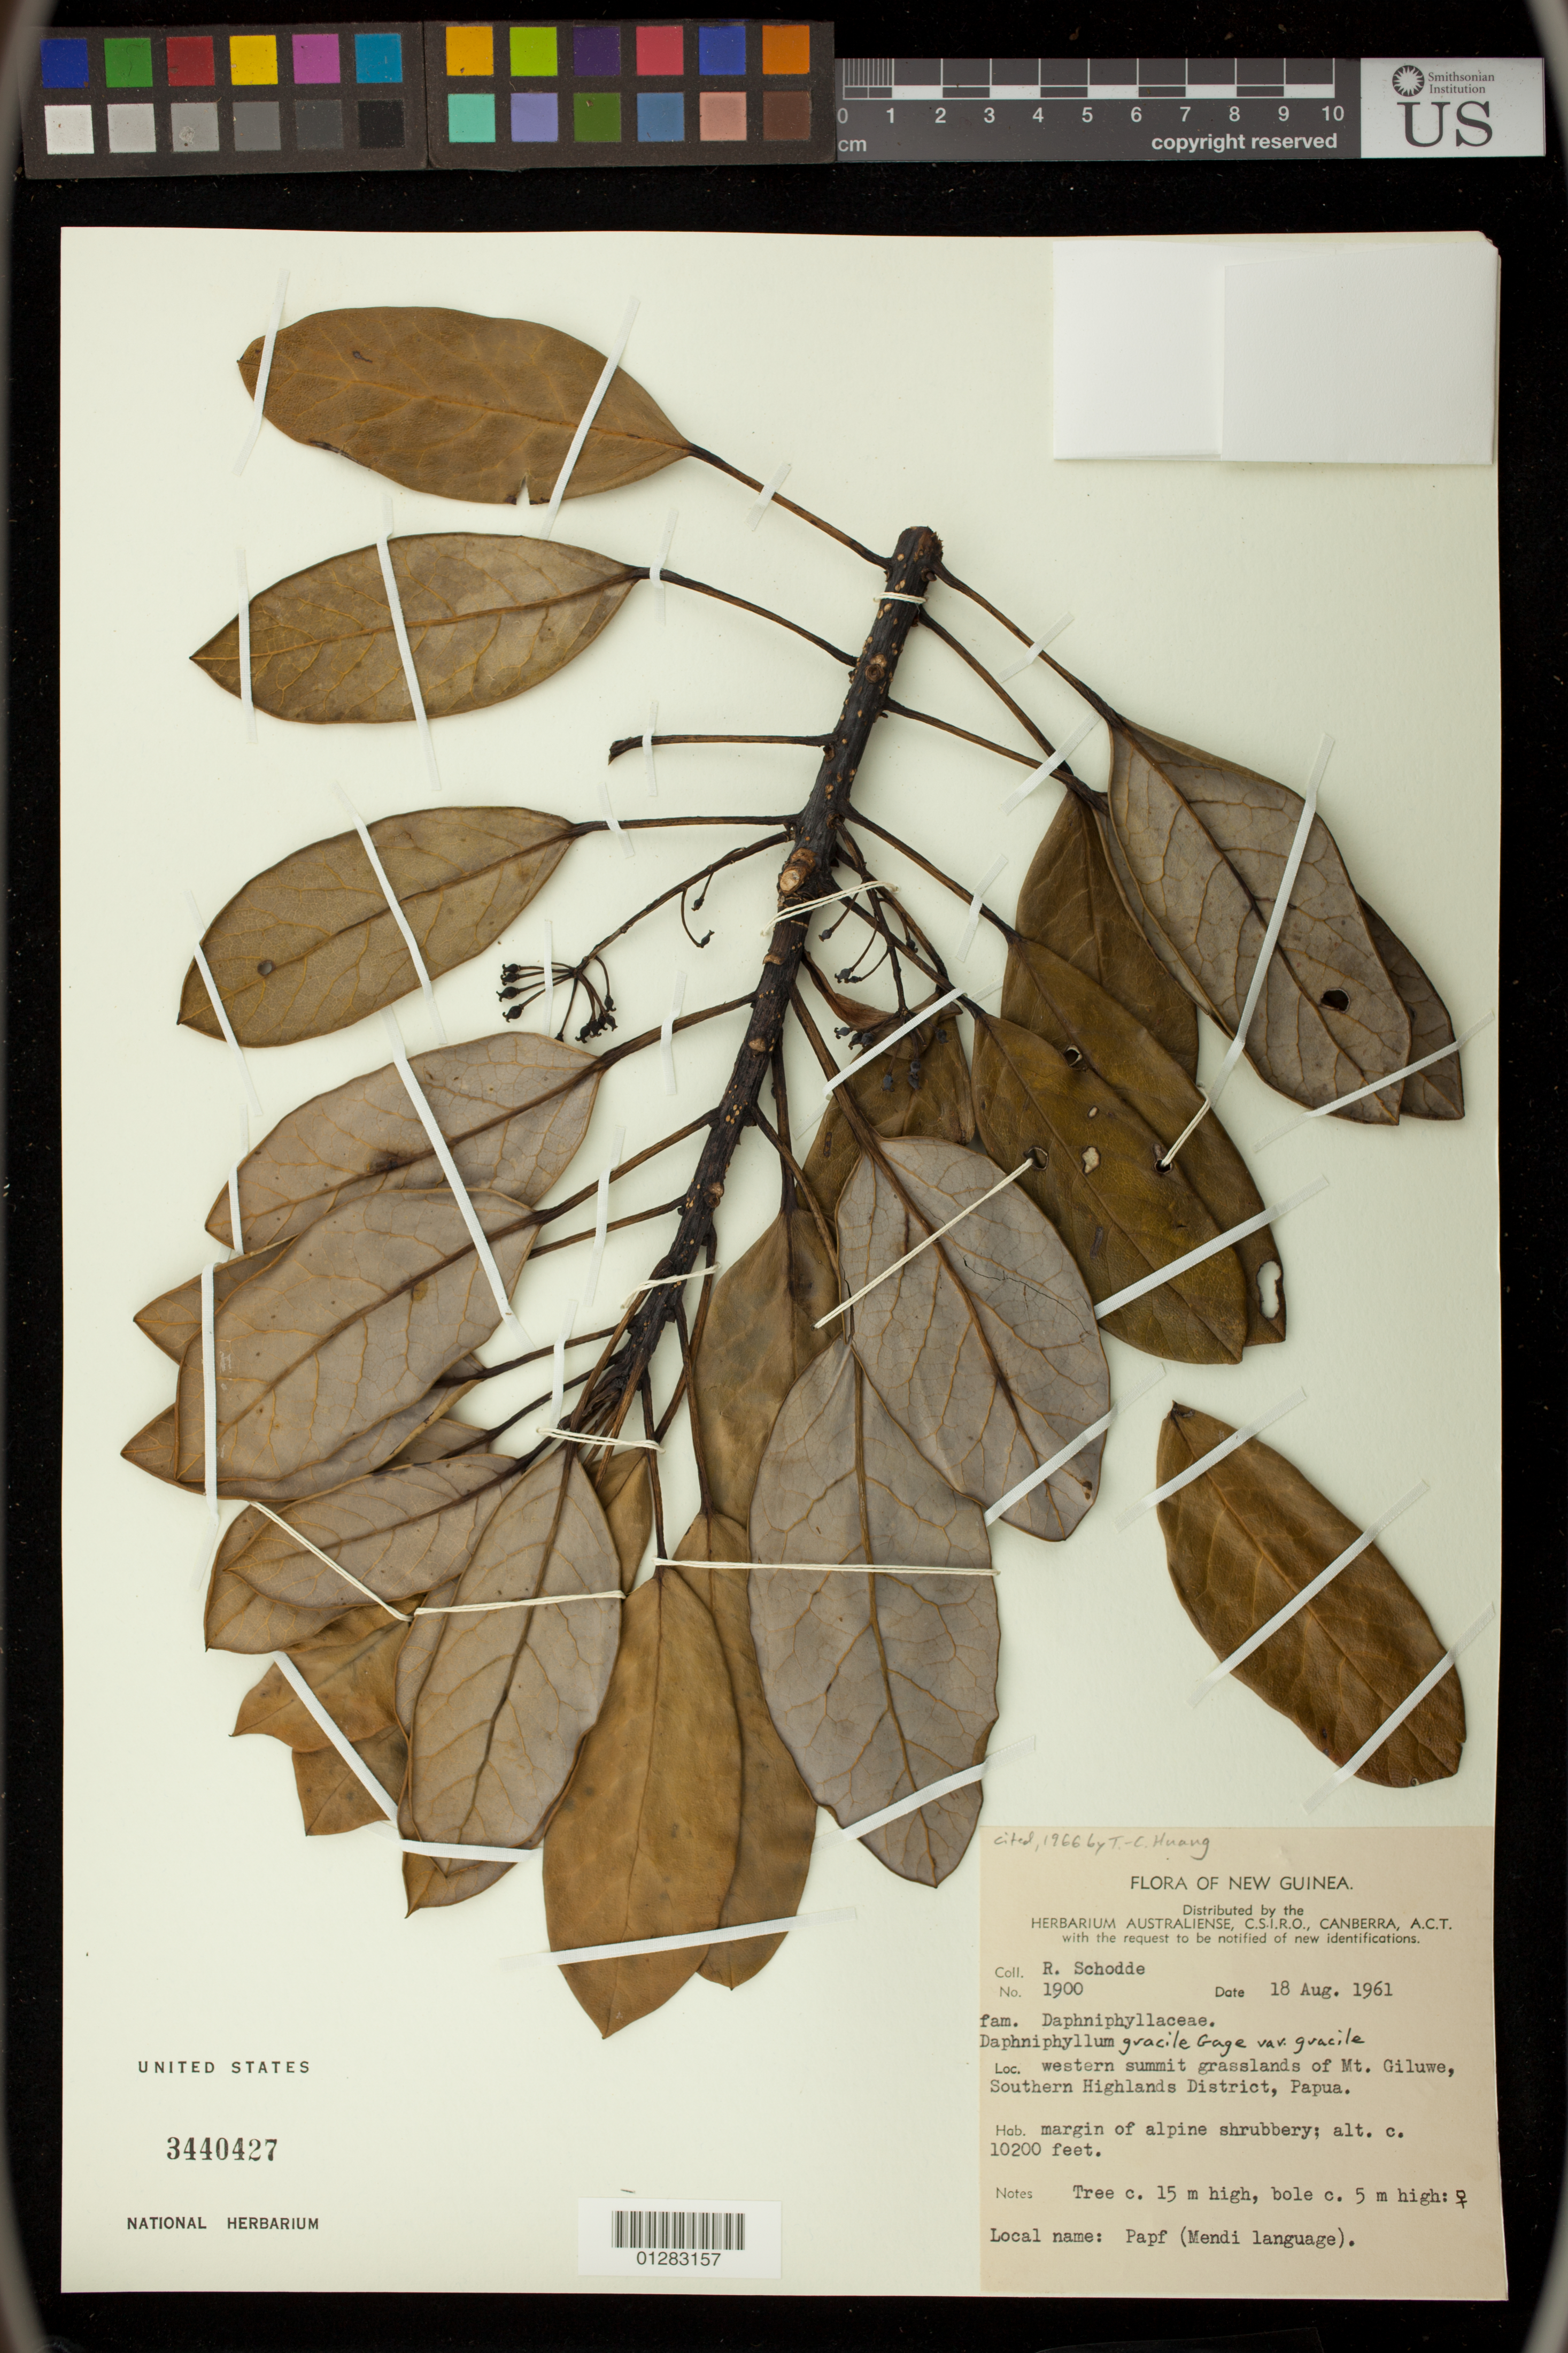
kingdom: Plantae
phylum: Tracheophyta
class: Magnoliopsida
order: Saxifragales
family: Daphniphyllaceae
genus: Daphniphyllum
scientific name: Daphniphyllum gracile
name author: Gage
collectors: R. Schodde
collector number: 1900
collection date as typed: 18 Aug 1961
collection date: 1961-08-18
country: Papua New Guinea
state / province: Southern Highlands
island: New Guinea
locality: Western summit grasslands of Mt. Giluwe.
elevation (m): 3109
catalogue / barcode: US 3440427